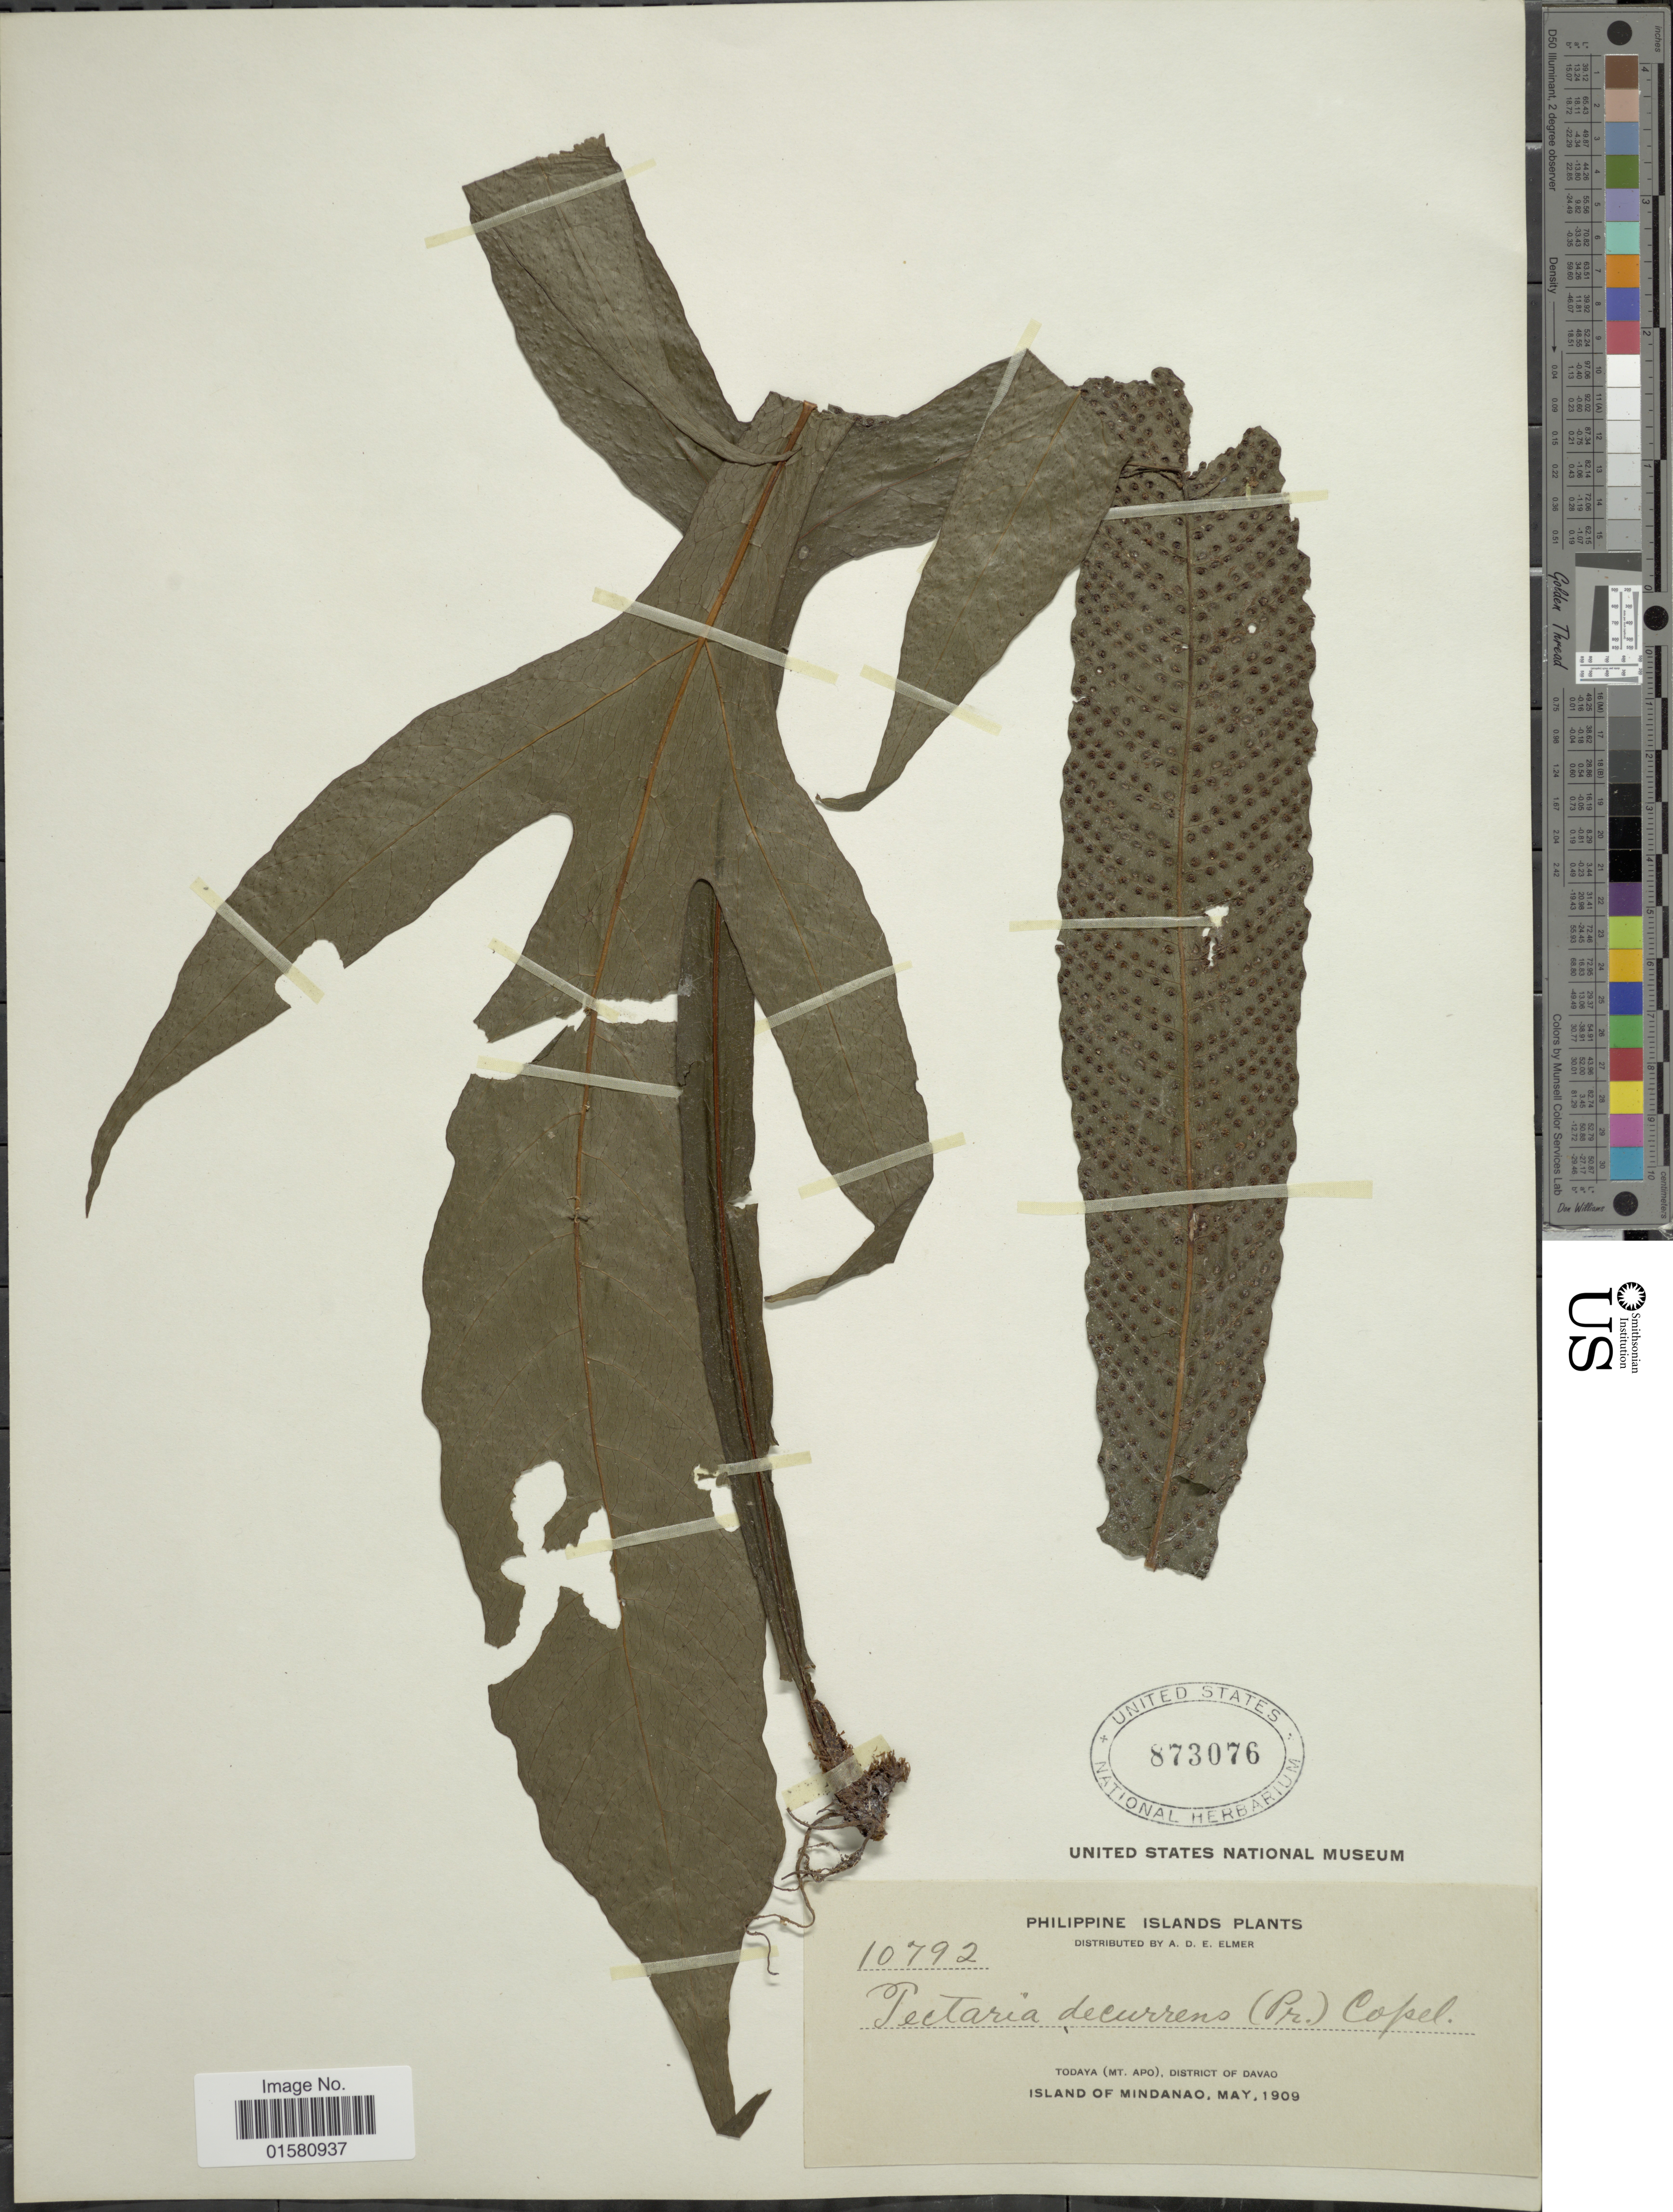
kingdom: Plantae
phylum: Tracheophyta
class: Polypodiopsida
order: Polypodiales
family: Tectariaceae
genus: Tectaria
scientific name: Tectaria decurrens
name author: (Presel.) Copel. in Elmer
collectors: A. D. E. Elmer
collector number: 10792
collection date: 1909-05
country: Philippines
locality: Todaya (Mt. Apo), District of Davao. Island of Mindanao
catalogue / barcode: US 873076